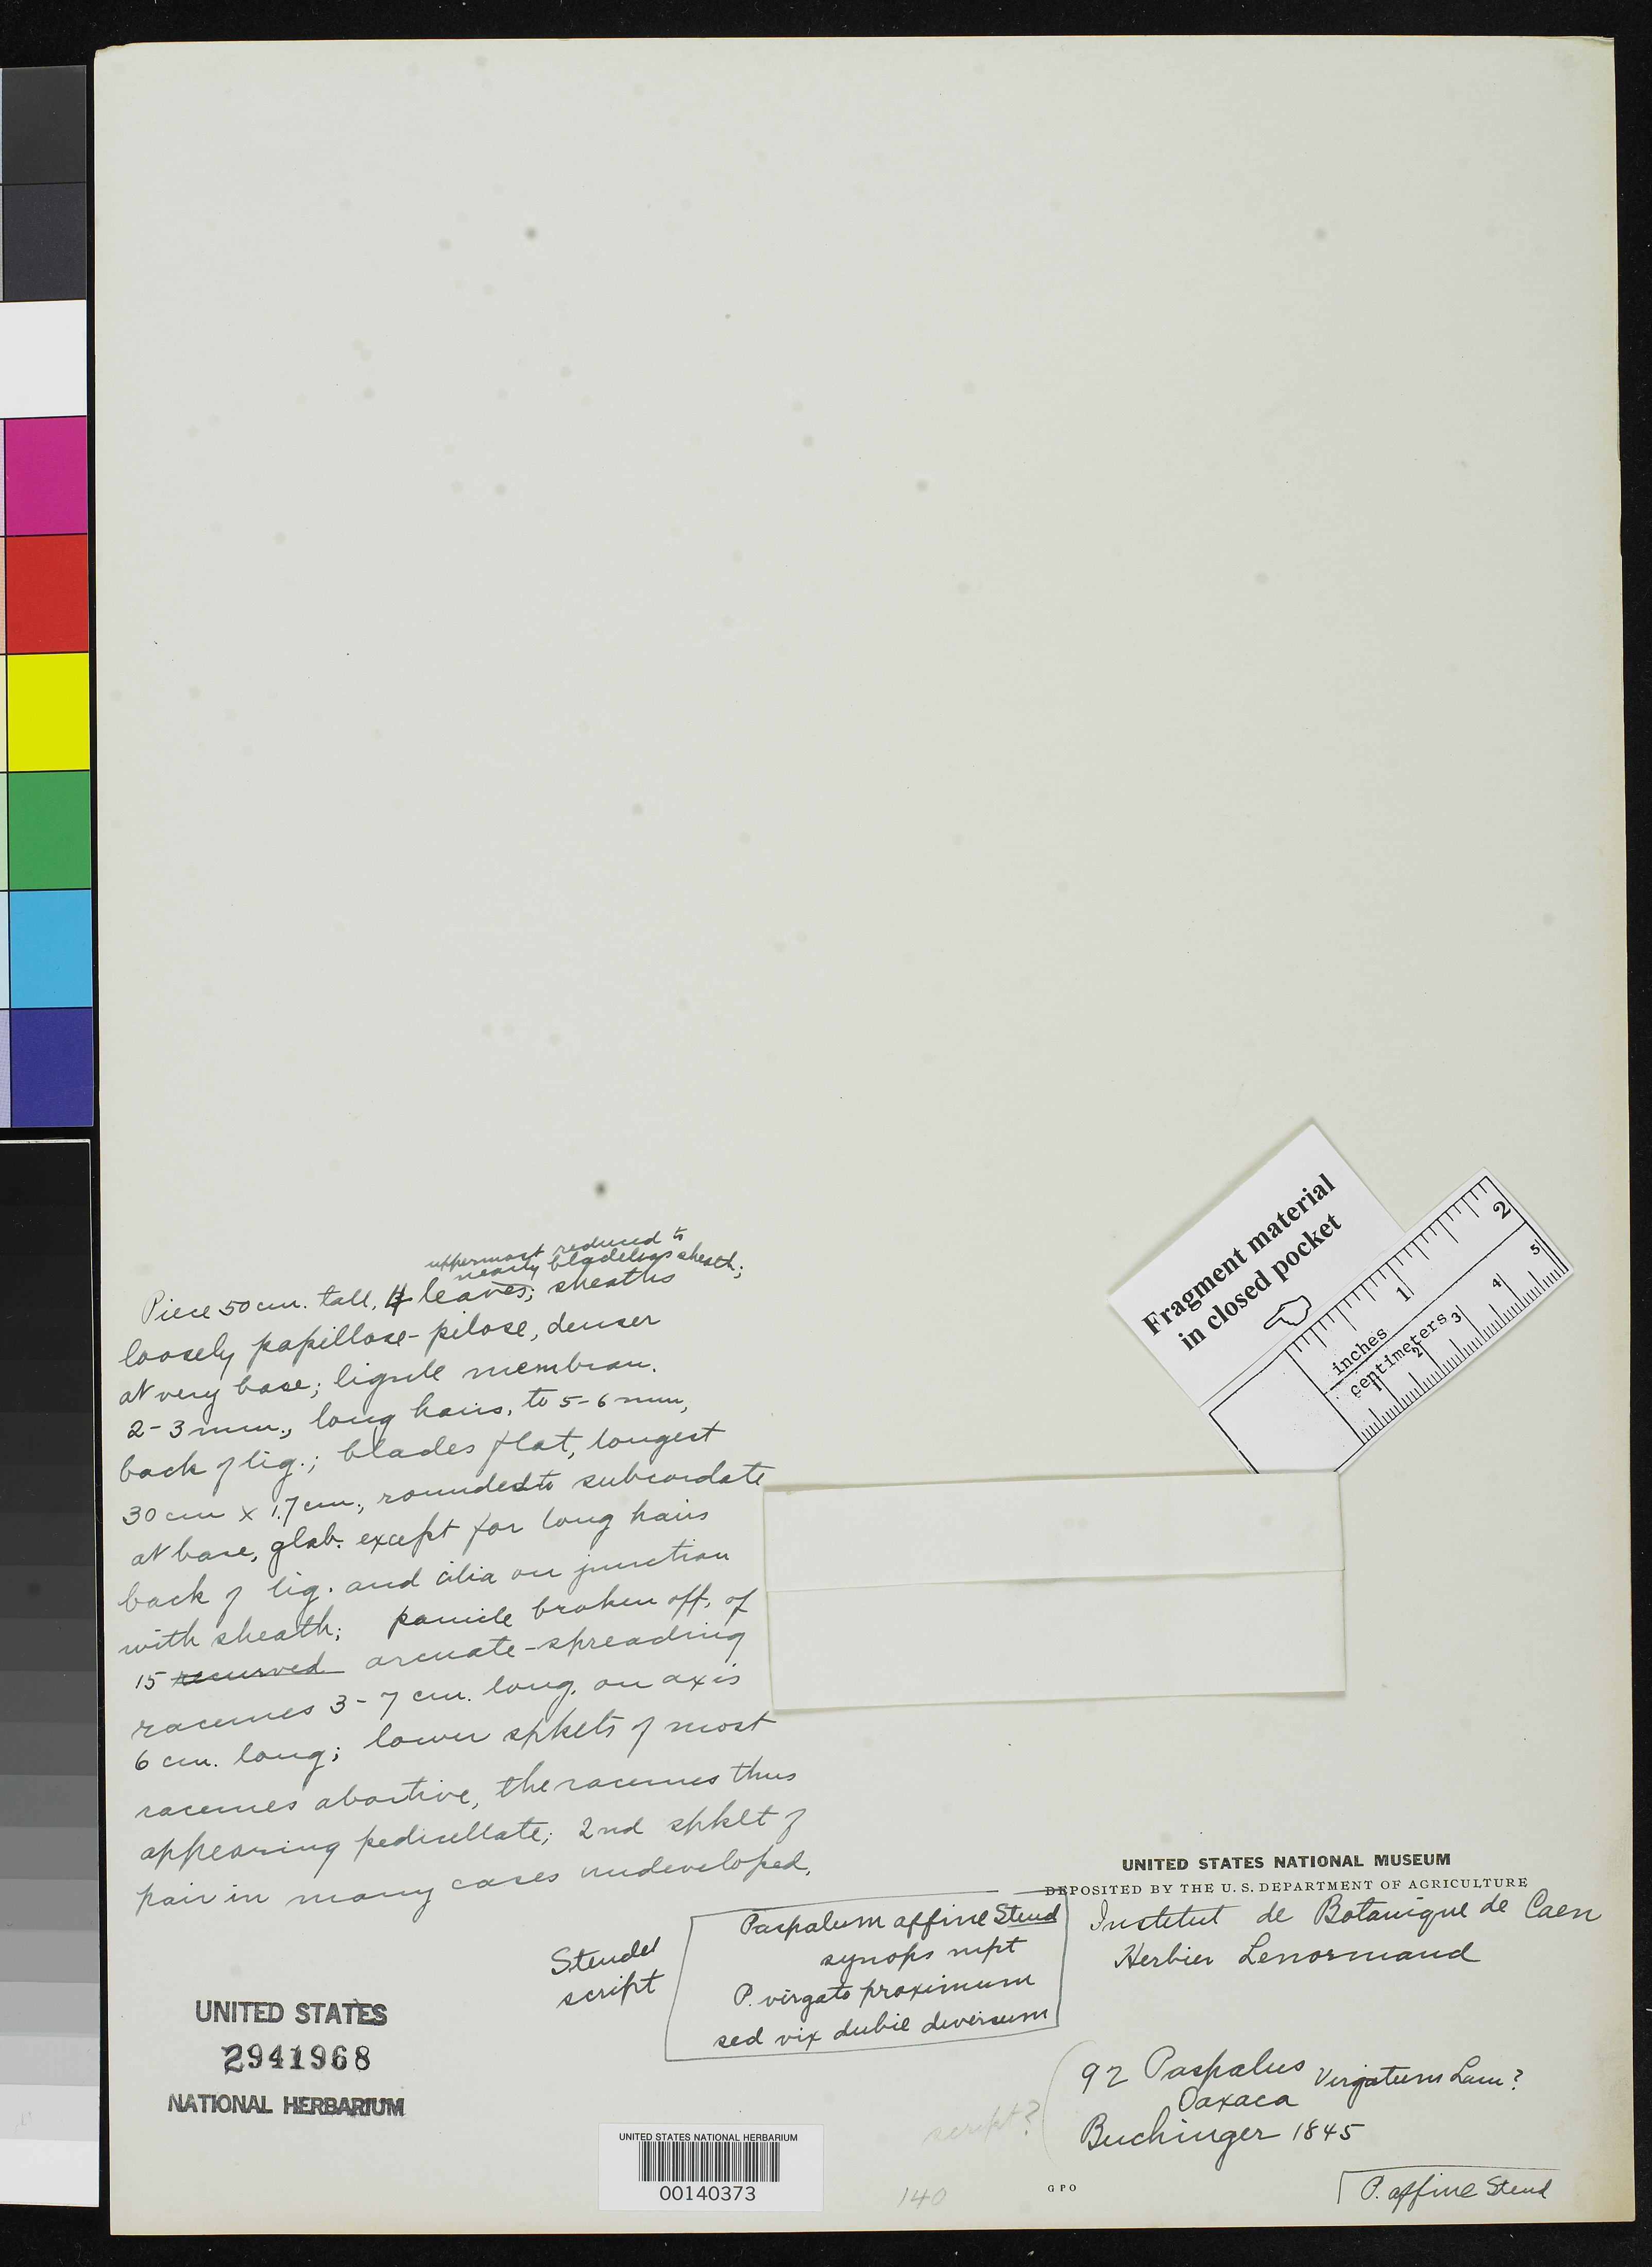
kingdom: Plantae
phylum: Tracheophyta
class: Liliopsida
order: Poales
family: Poaceae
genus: Paspalum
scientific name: Paspalum affine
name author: Steud.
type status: Type Fragment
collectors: J. Buchinger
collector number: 92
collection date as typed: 1845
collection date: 1845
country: Mexico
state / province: Oaxaca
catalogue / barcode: US 2941968